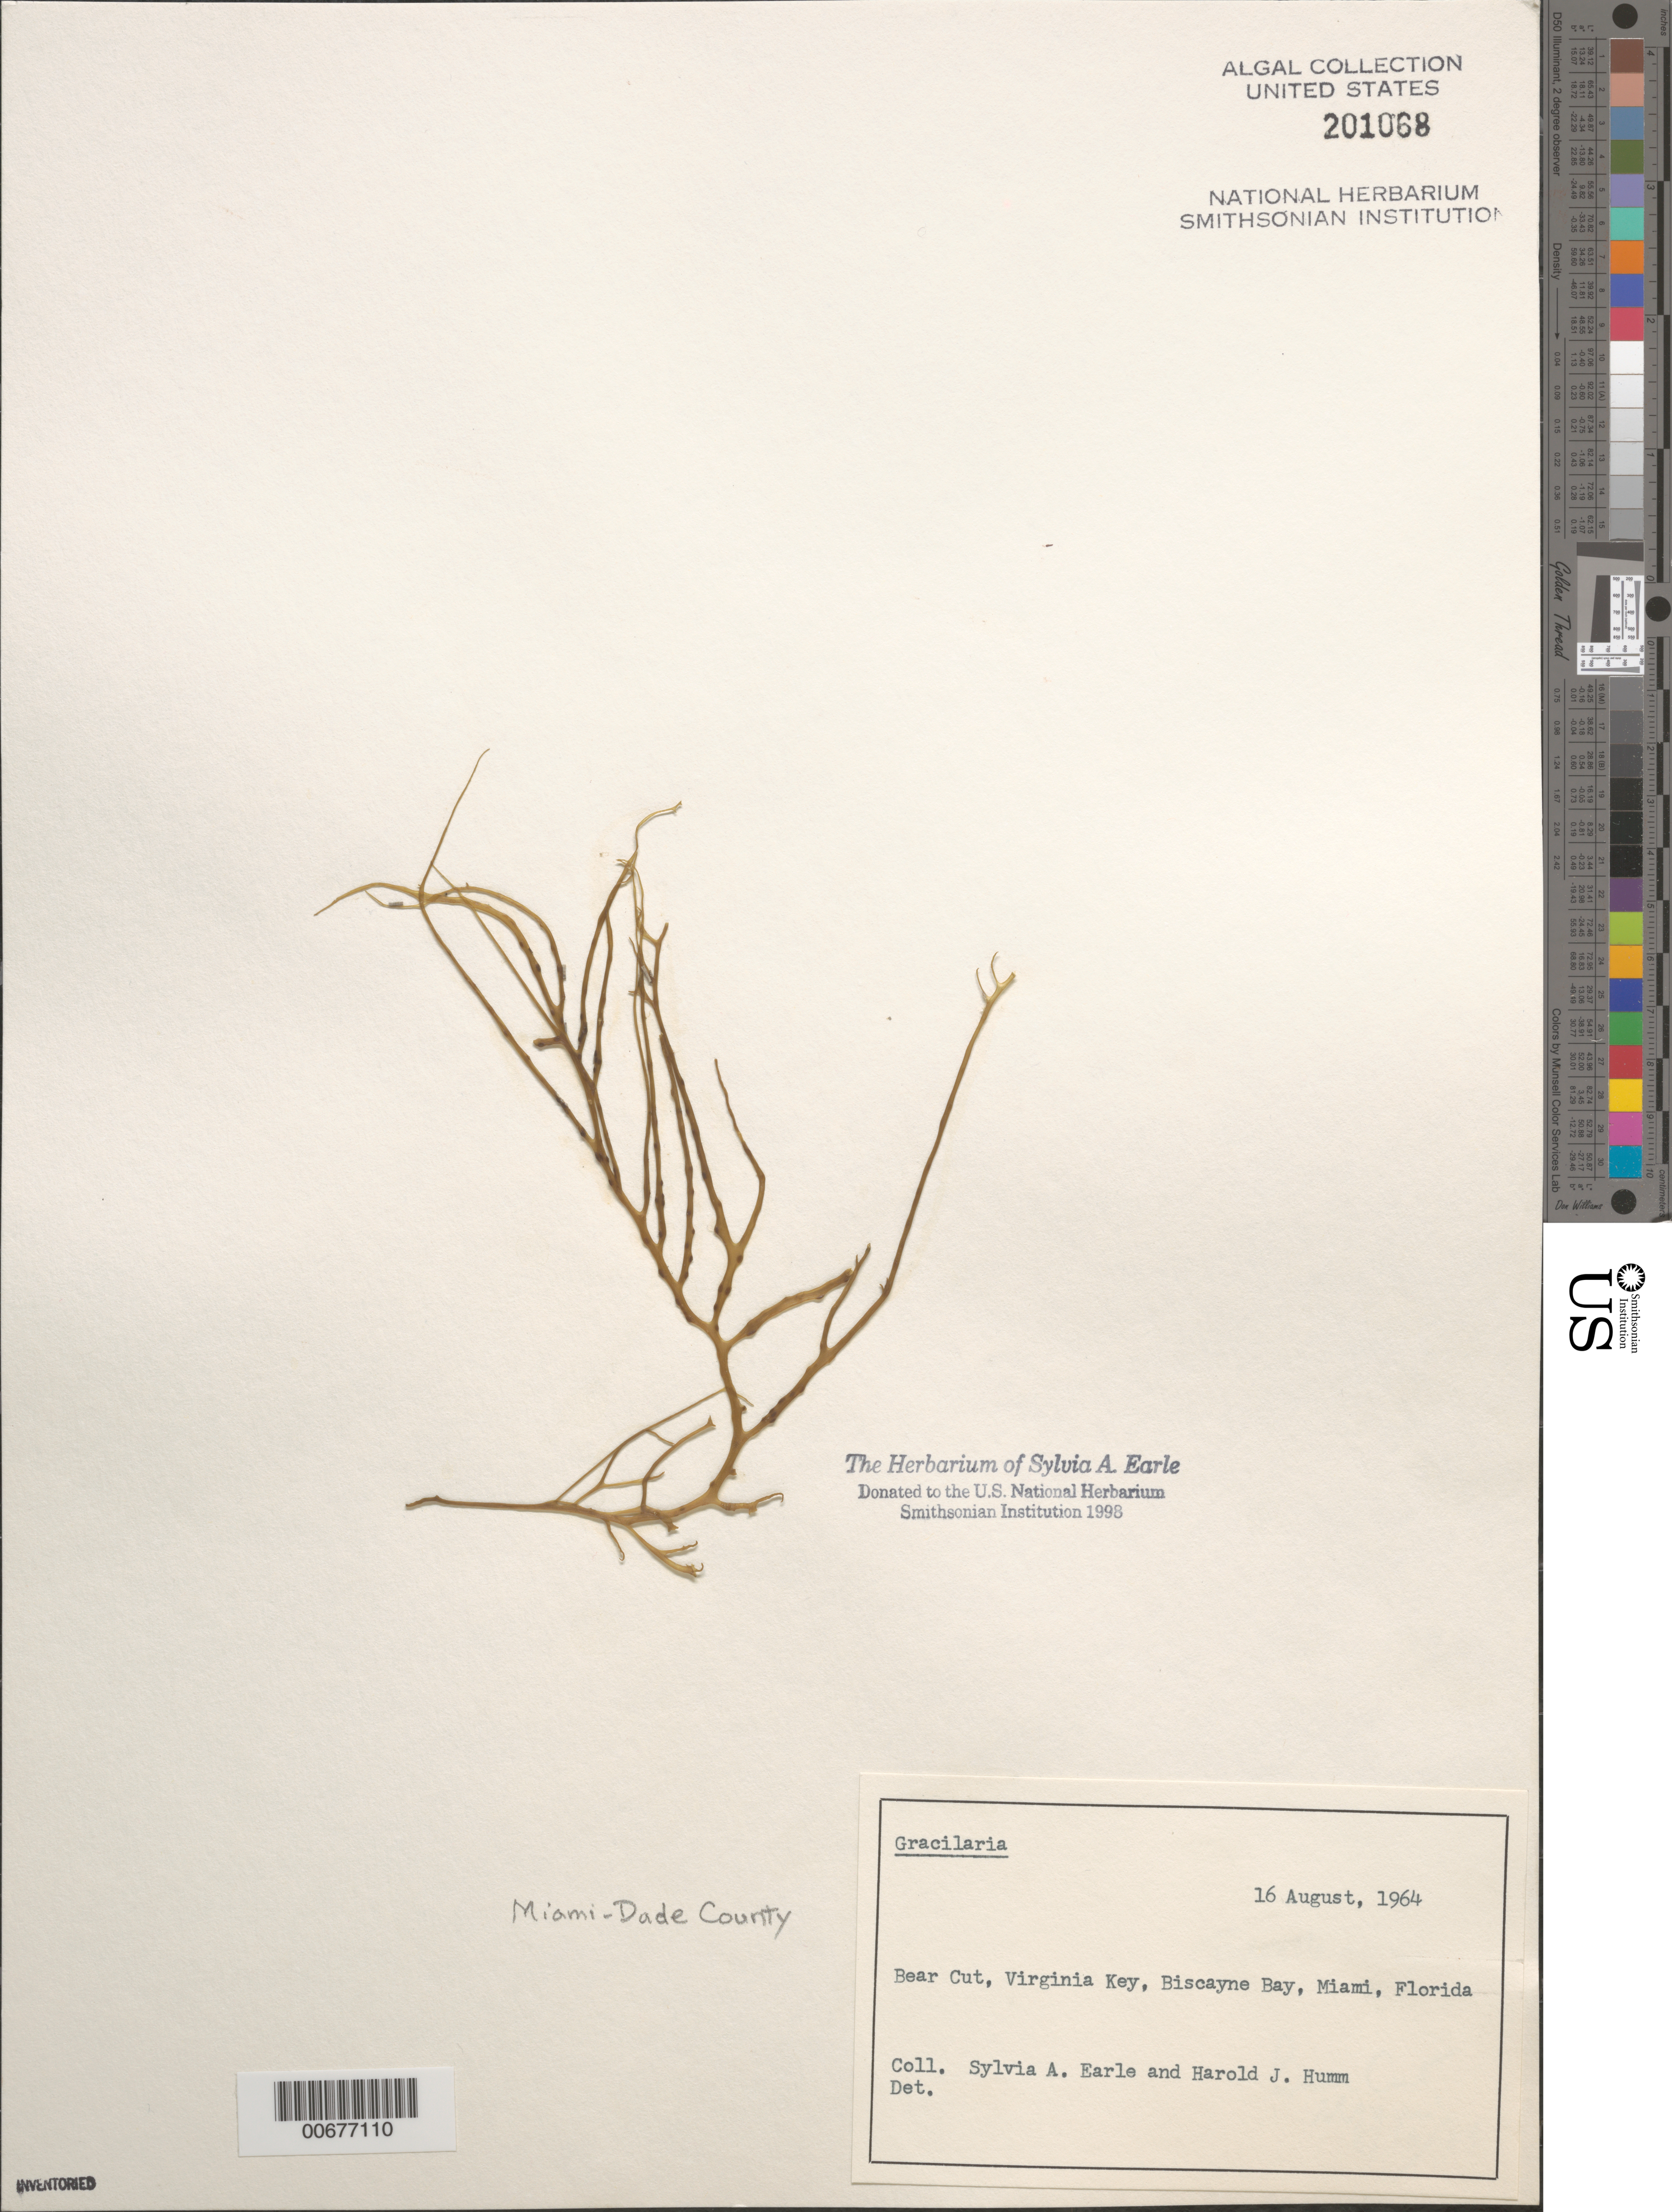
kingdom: Plantae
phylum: Rhodophyta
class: Florideophyceae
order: Gracilariales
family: Gracilariaceae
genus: Gracilaria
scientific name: Gracilaria sp.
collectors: S. A. Earle & H. J. Humm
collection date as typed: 16 Aug 1964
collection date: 1964-08-16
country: United States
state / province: Florida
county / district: Miami-Dade County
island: Virginia Key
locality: Bear Cut, Biscayne Bay, Miami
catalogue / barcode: US 201068